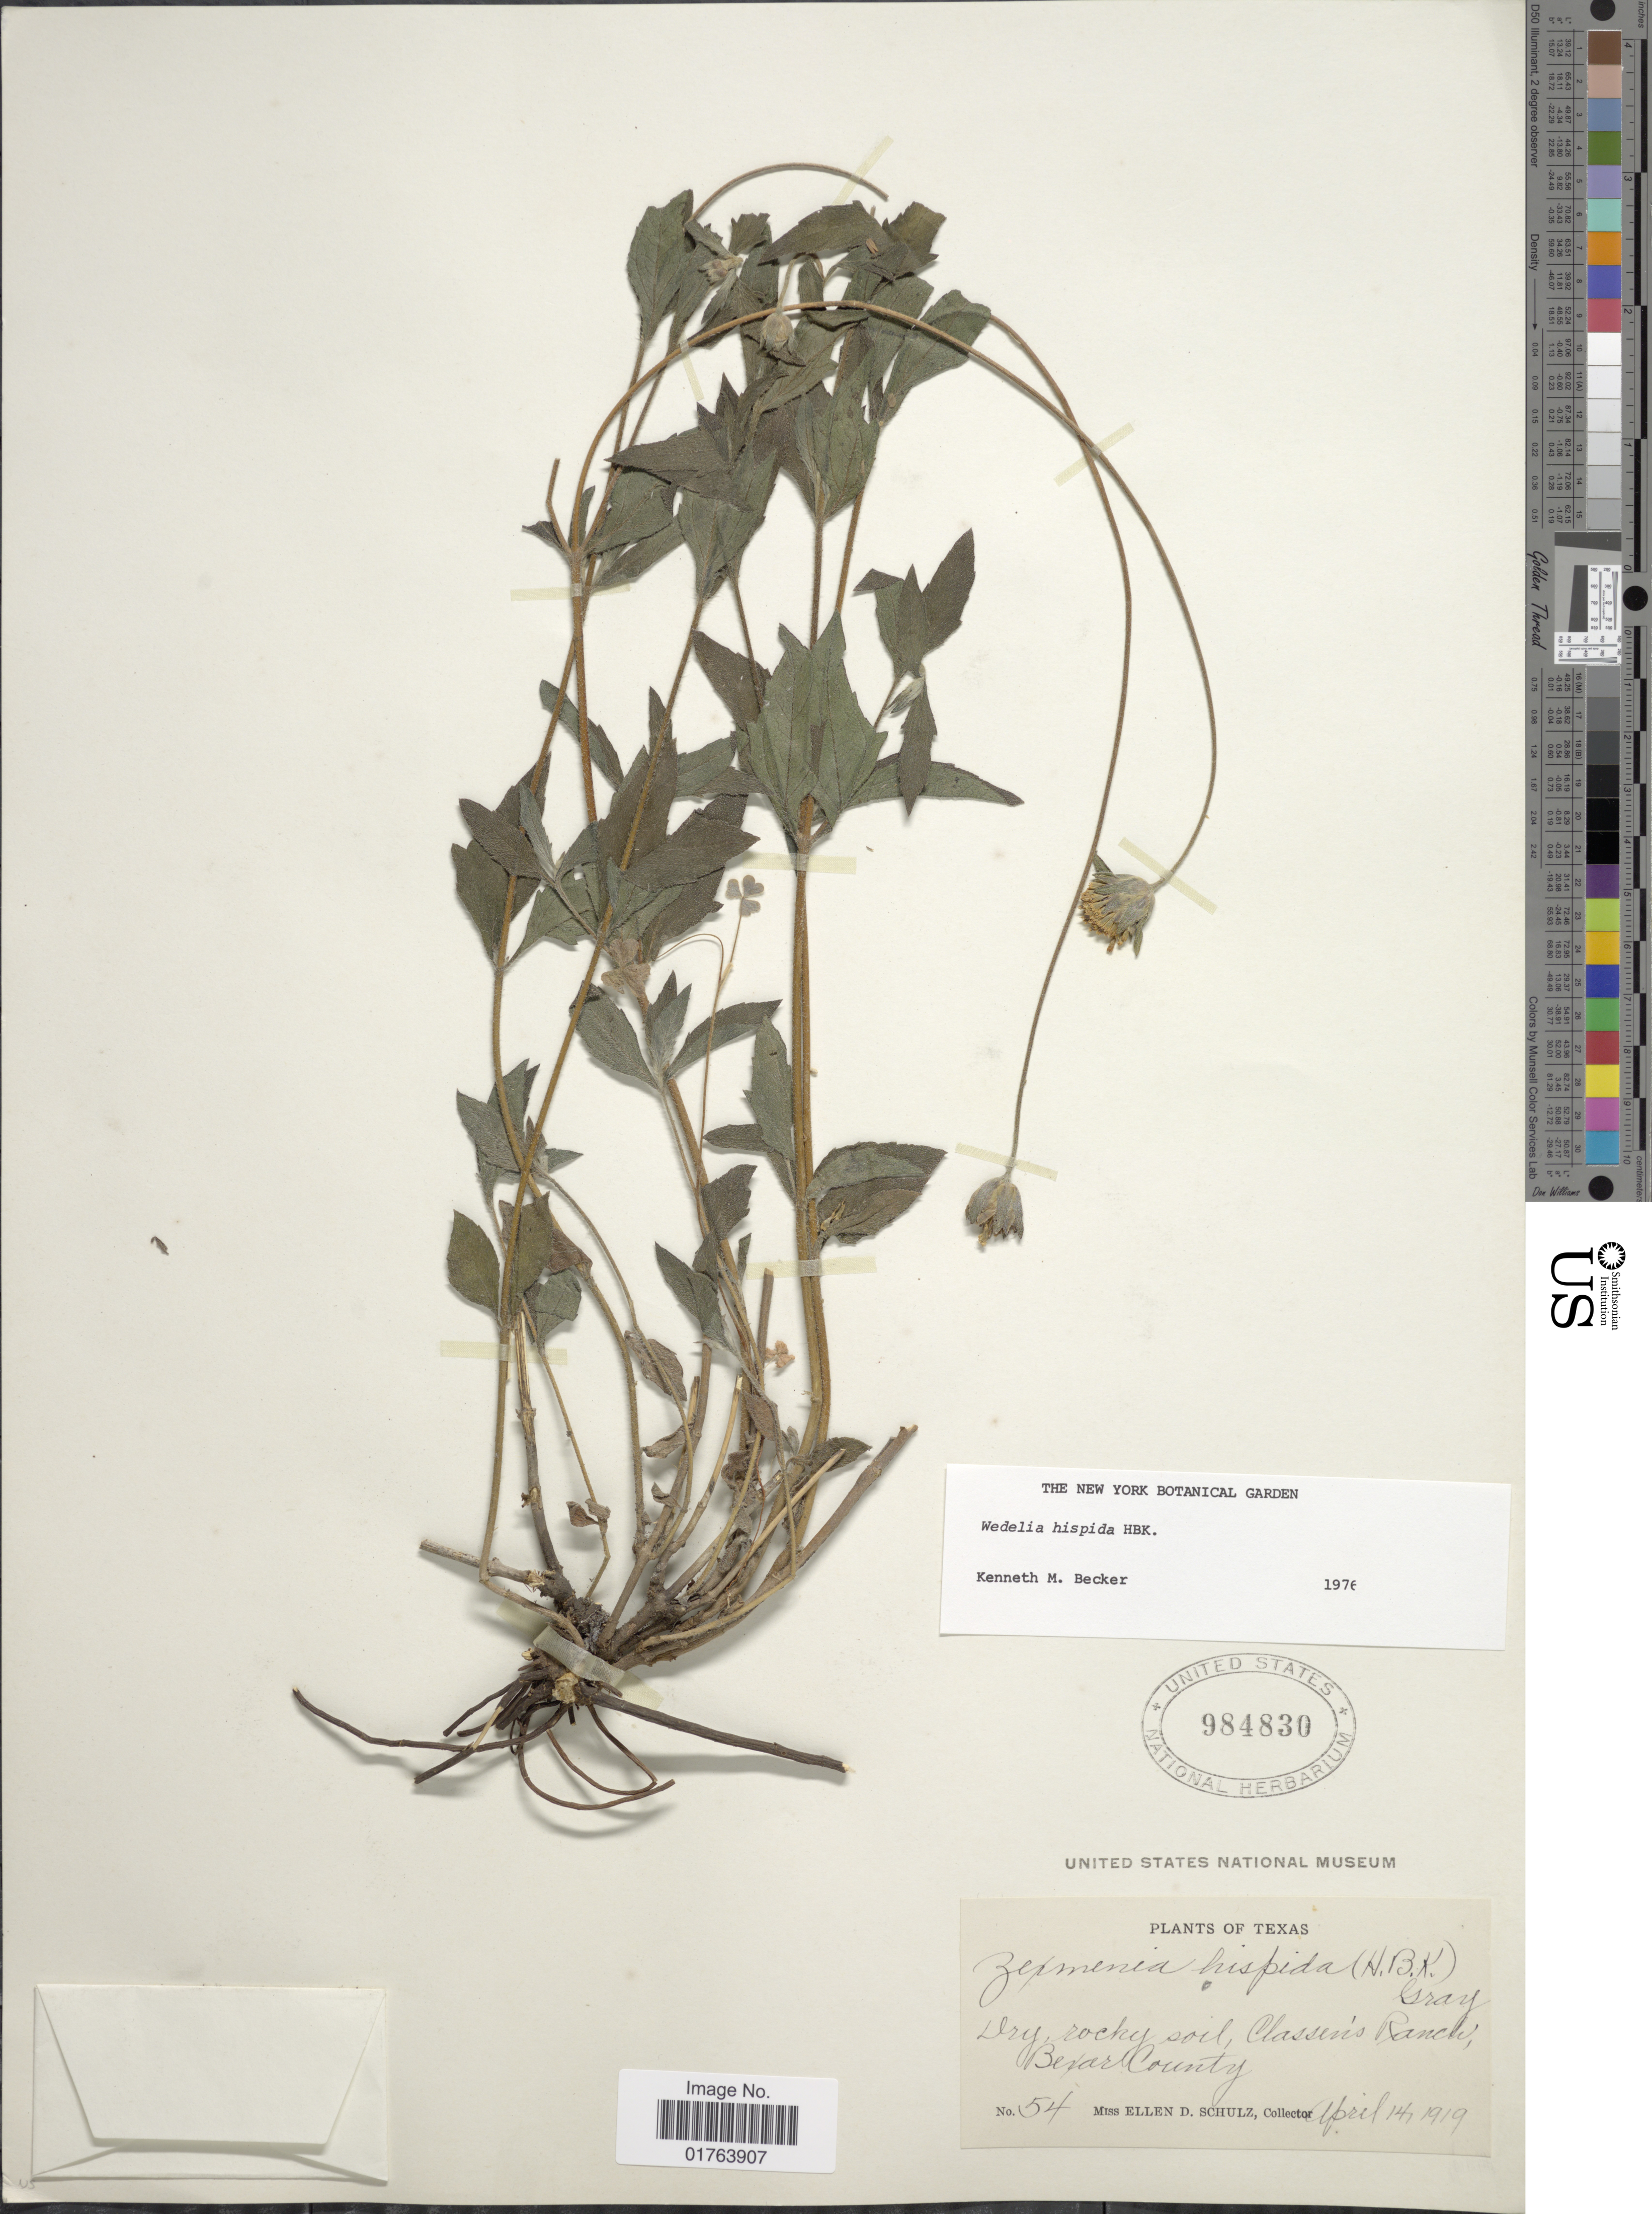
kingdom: Plantae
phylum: Tracheophyta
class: Magnoliopsida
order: Asterales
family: Asteraceae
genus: Wedelia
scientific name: Wedelia acapulcensis var. hispida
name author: (Kunth) Strother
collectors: E. D. Schulz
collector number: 54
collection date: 1919-04-14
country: United States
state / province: Texas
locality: Classens Ranch, Bevar County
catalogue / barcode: US 984830